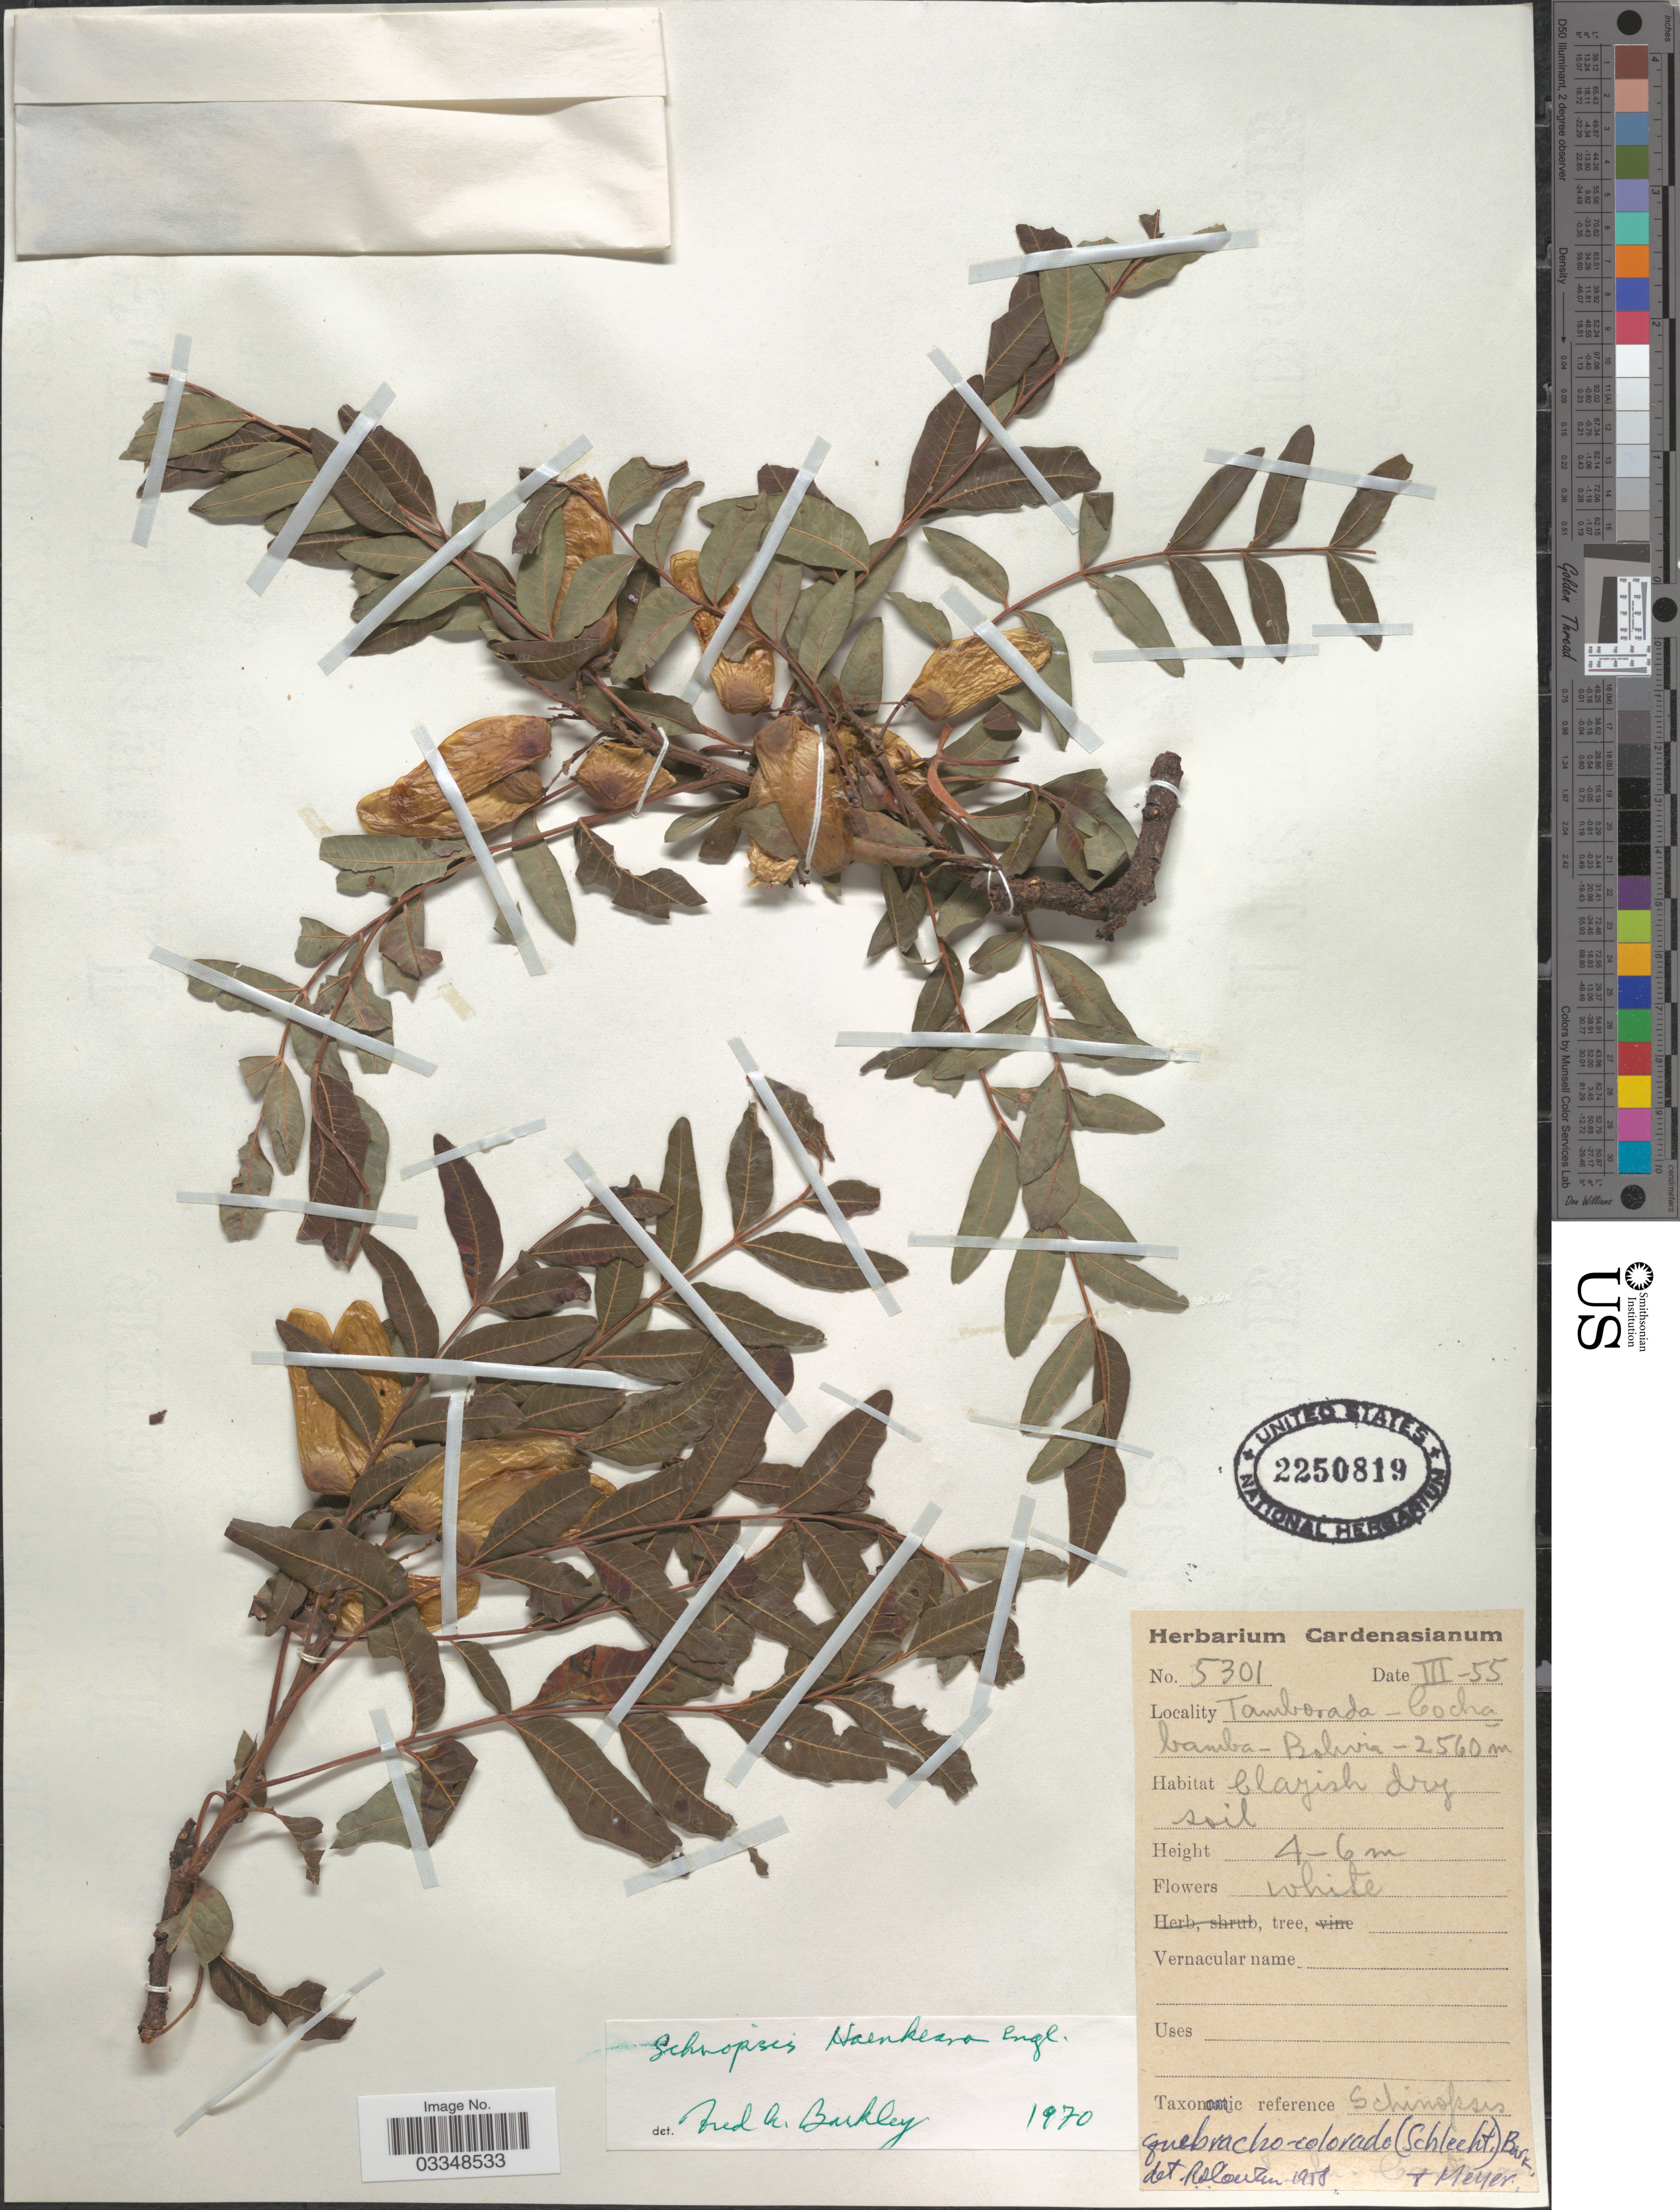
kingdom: Plantae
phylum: Tracheophyta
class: Magnoliopsida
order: Sapindales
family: Anacardiaceae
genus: Schinopsis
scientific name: Schinopsis haenkeana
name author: Engl.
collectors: M. Cárdenas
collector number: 5301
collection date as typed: Transcribed d/m/y: /3/55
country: Bolivia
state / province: Cochabamba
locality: Tamborada.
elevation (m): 2560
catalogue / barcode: US 2250819